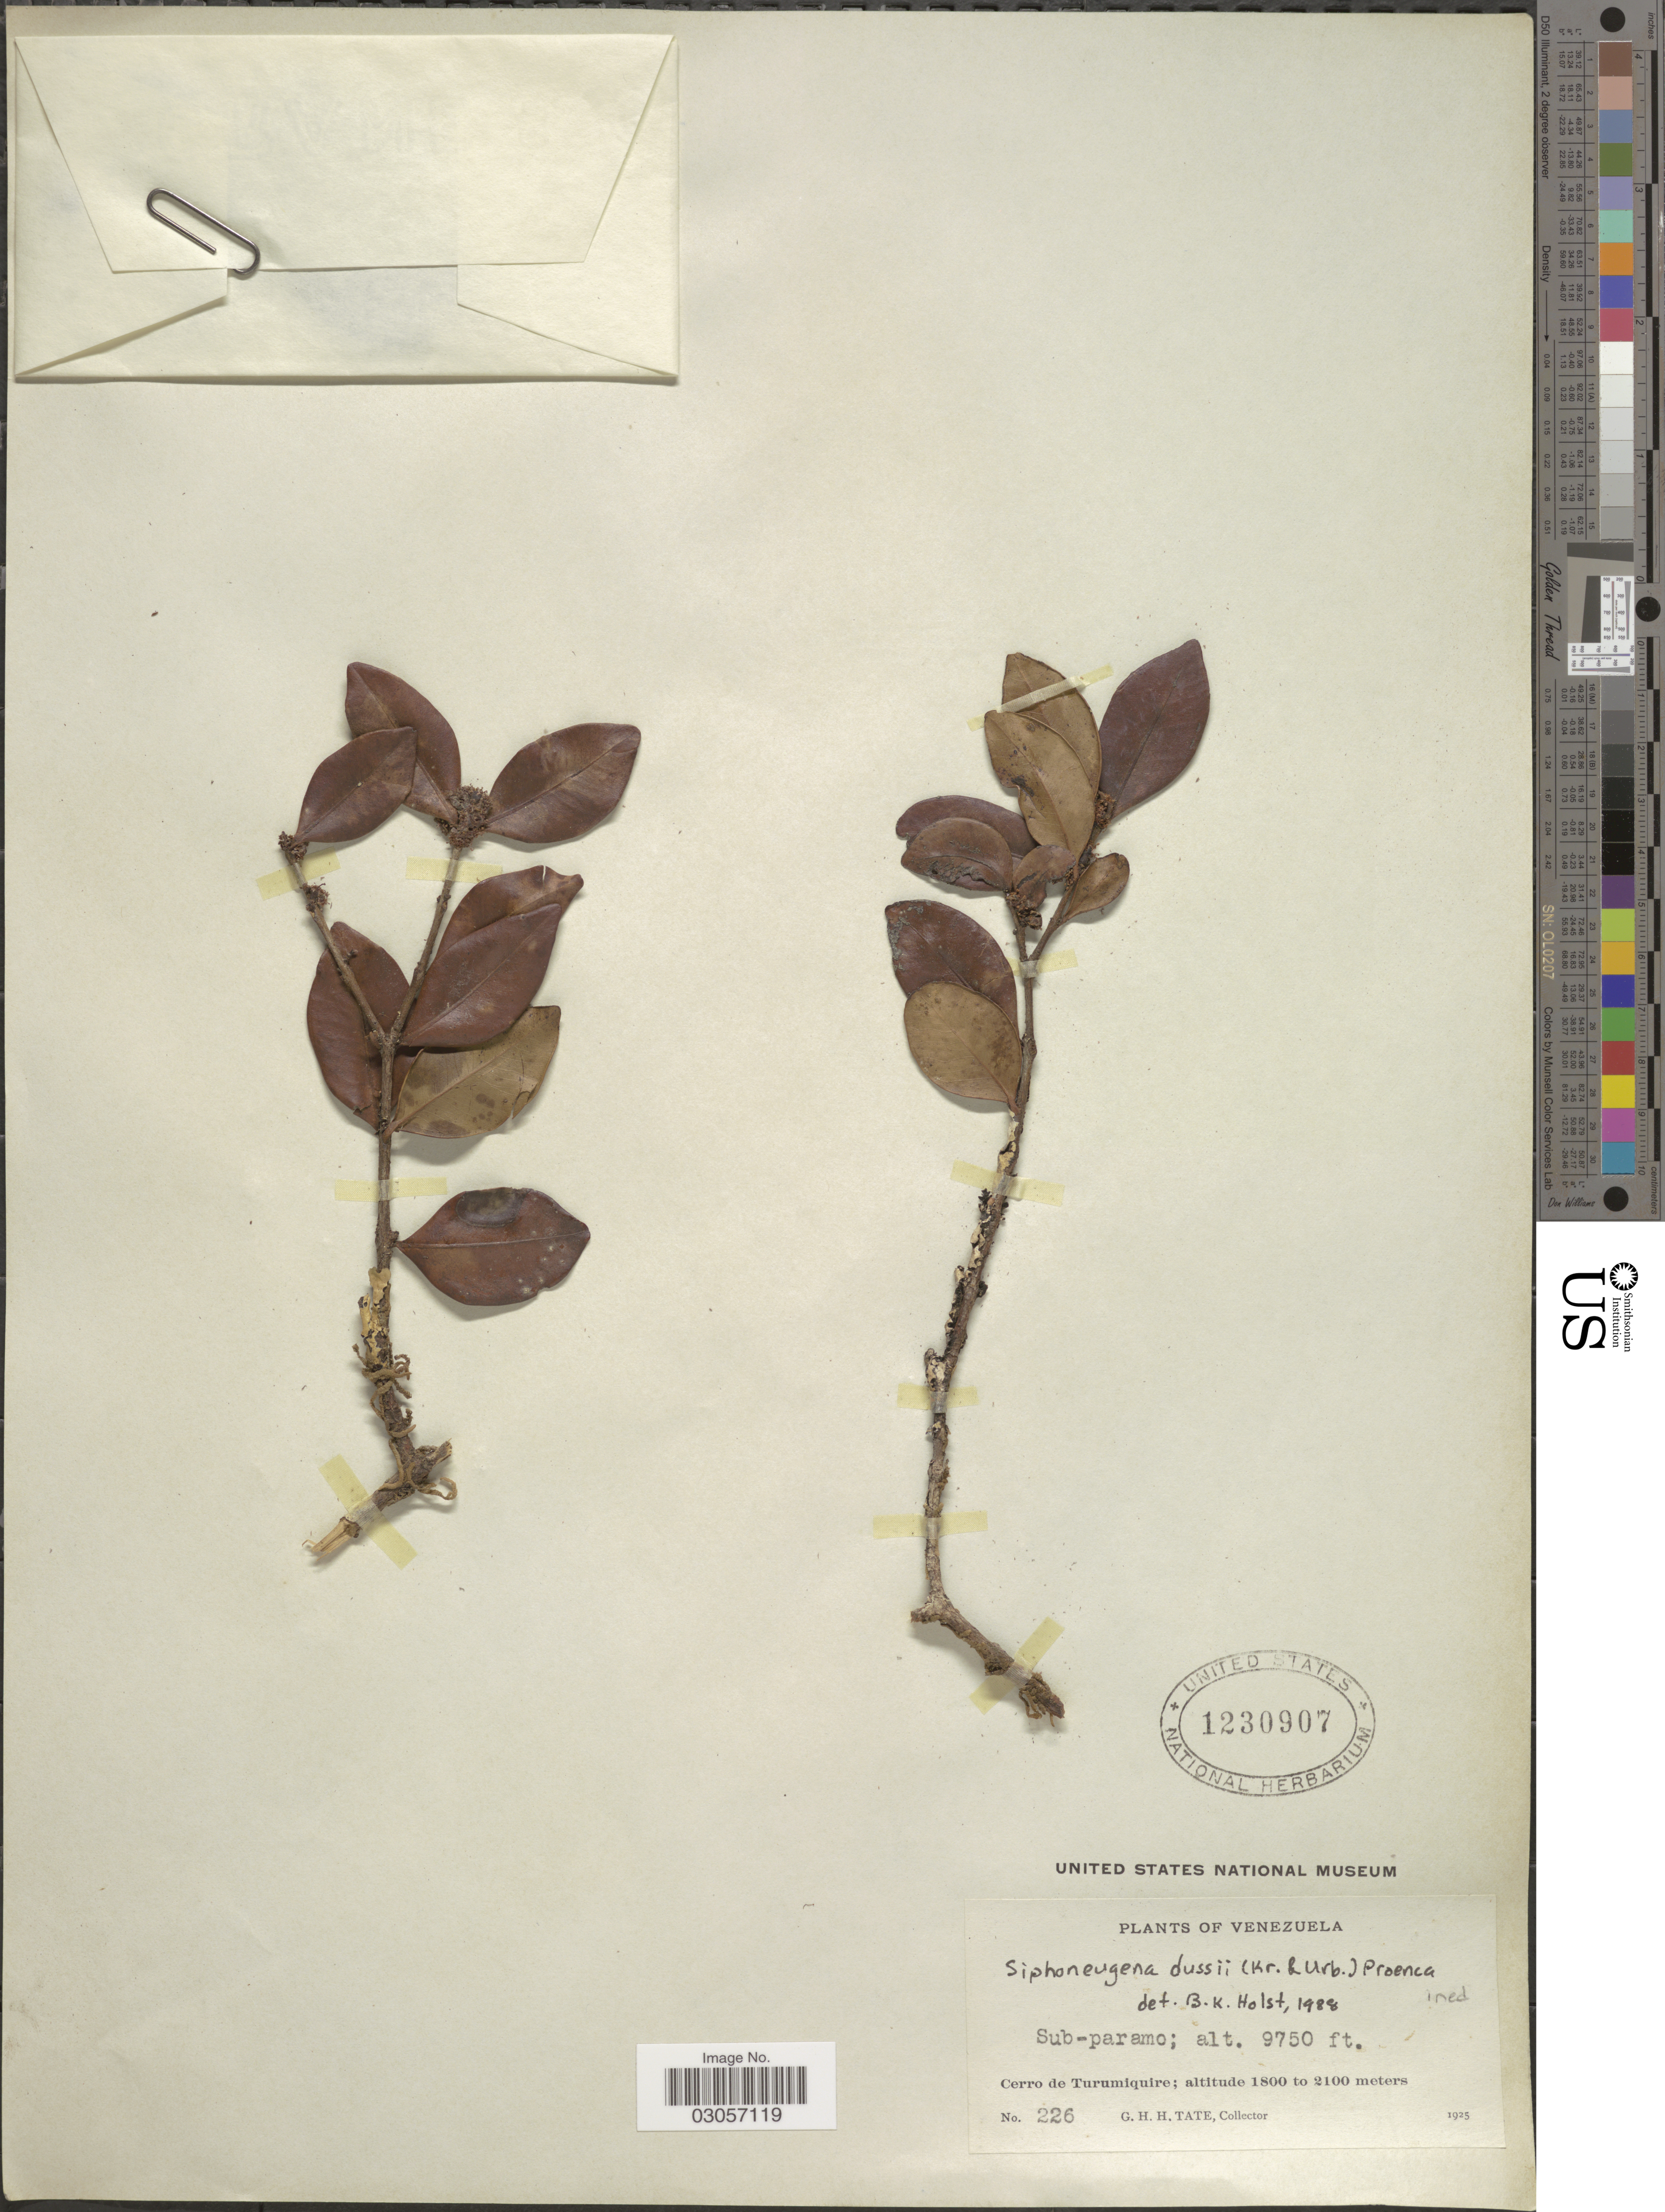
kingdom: Plantae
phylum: Tracheophyta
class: Magnoliopsida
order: Myrtales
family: Myrtaceae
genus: Siphoneugena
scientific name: Siphoneugena dussii var. dussii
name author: (Krug & Urb.) Proença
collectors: G. H. H.Tate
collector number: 226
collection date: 1925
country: Venezuela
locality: Cerro de Turumiquire.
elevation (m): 2972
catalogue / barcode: US 1230907